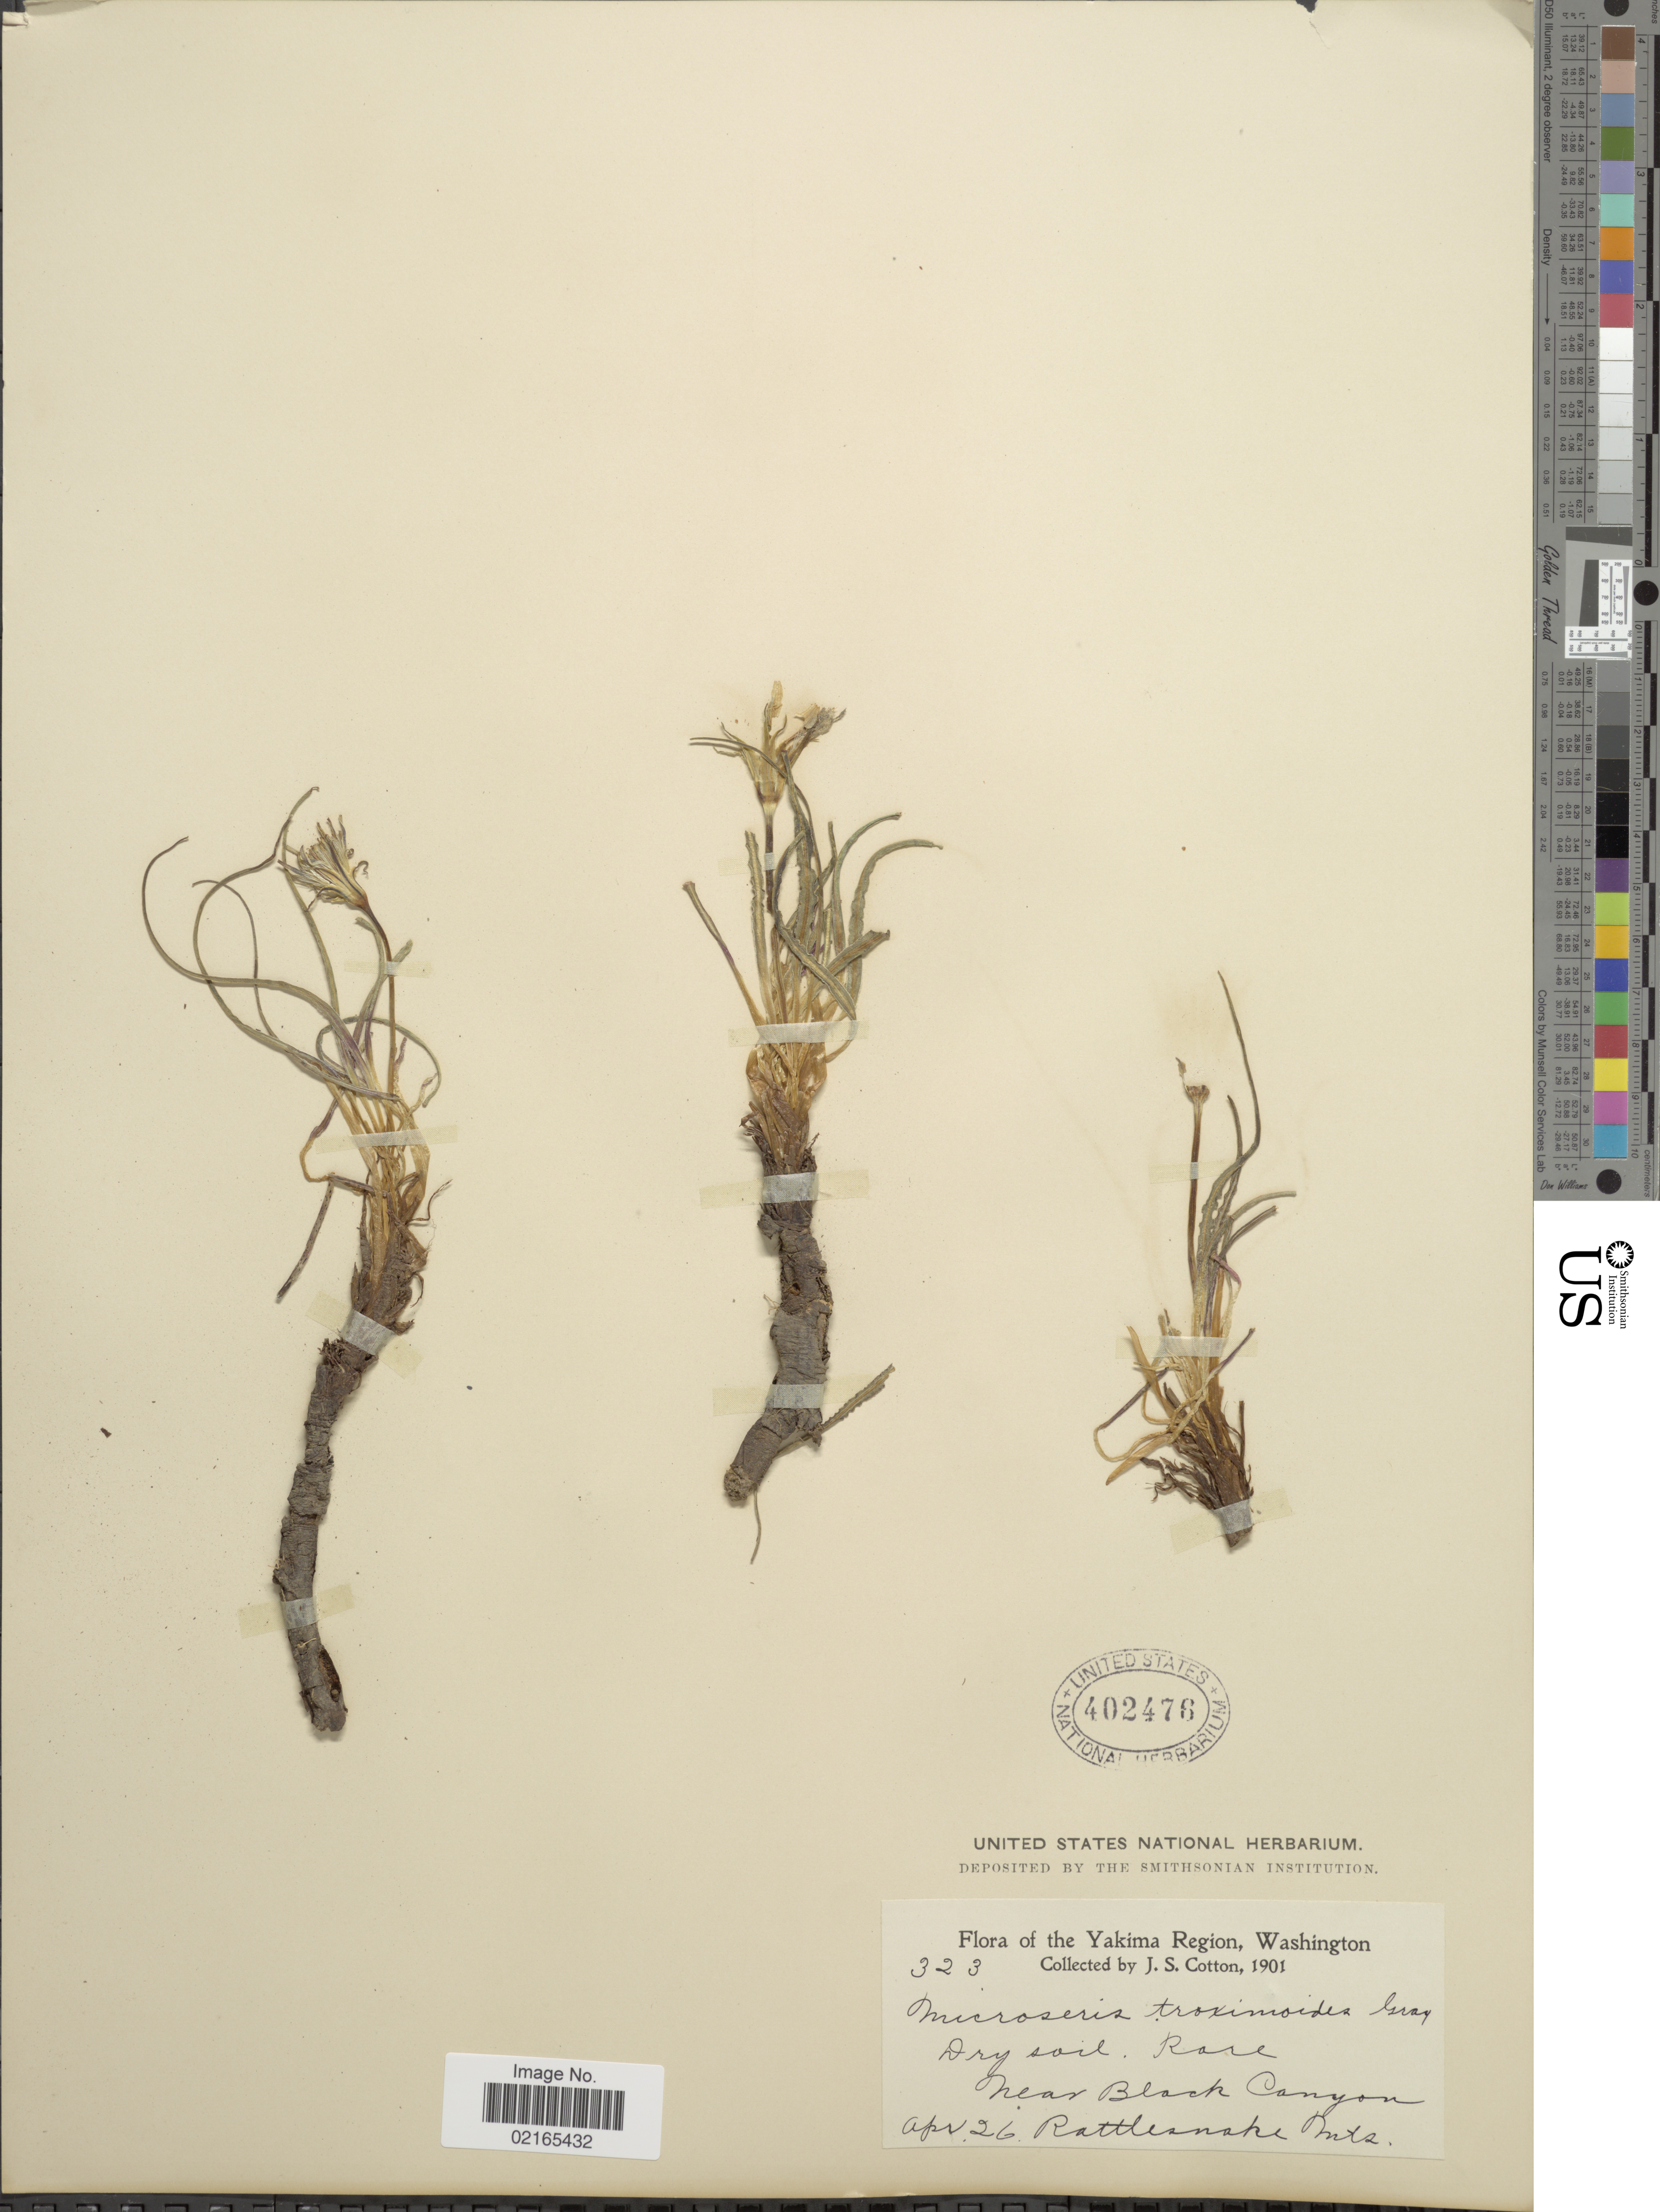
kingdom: Plantae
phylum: Tracheophyta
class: Magnoliopsida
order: Asterales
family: Asteraceae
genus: Nothocalais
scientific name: Nothocalais troximoides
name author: (A. Gray) Greene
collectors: J. S. Cotton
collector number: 323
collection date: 1901-04-26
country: United States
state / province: Washington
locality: Yakina Region, dry soil, rare, near Black Canyon, Rattlesnake Mts.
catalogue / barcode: US 402476